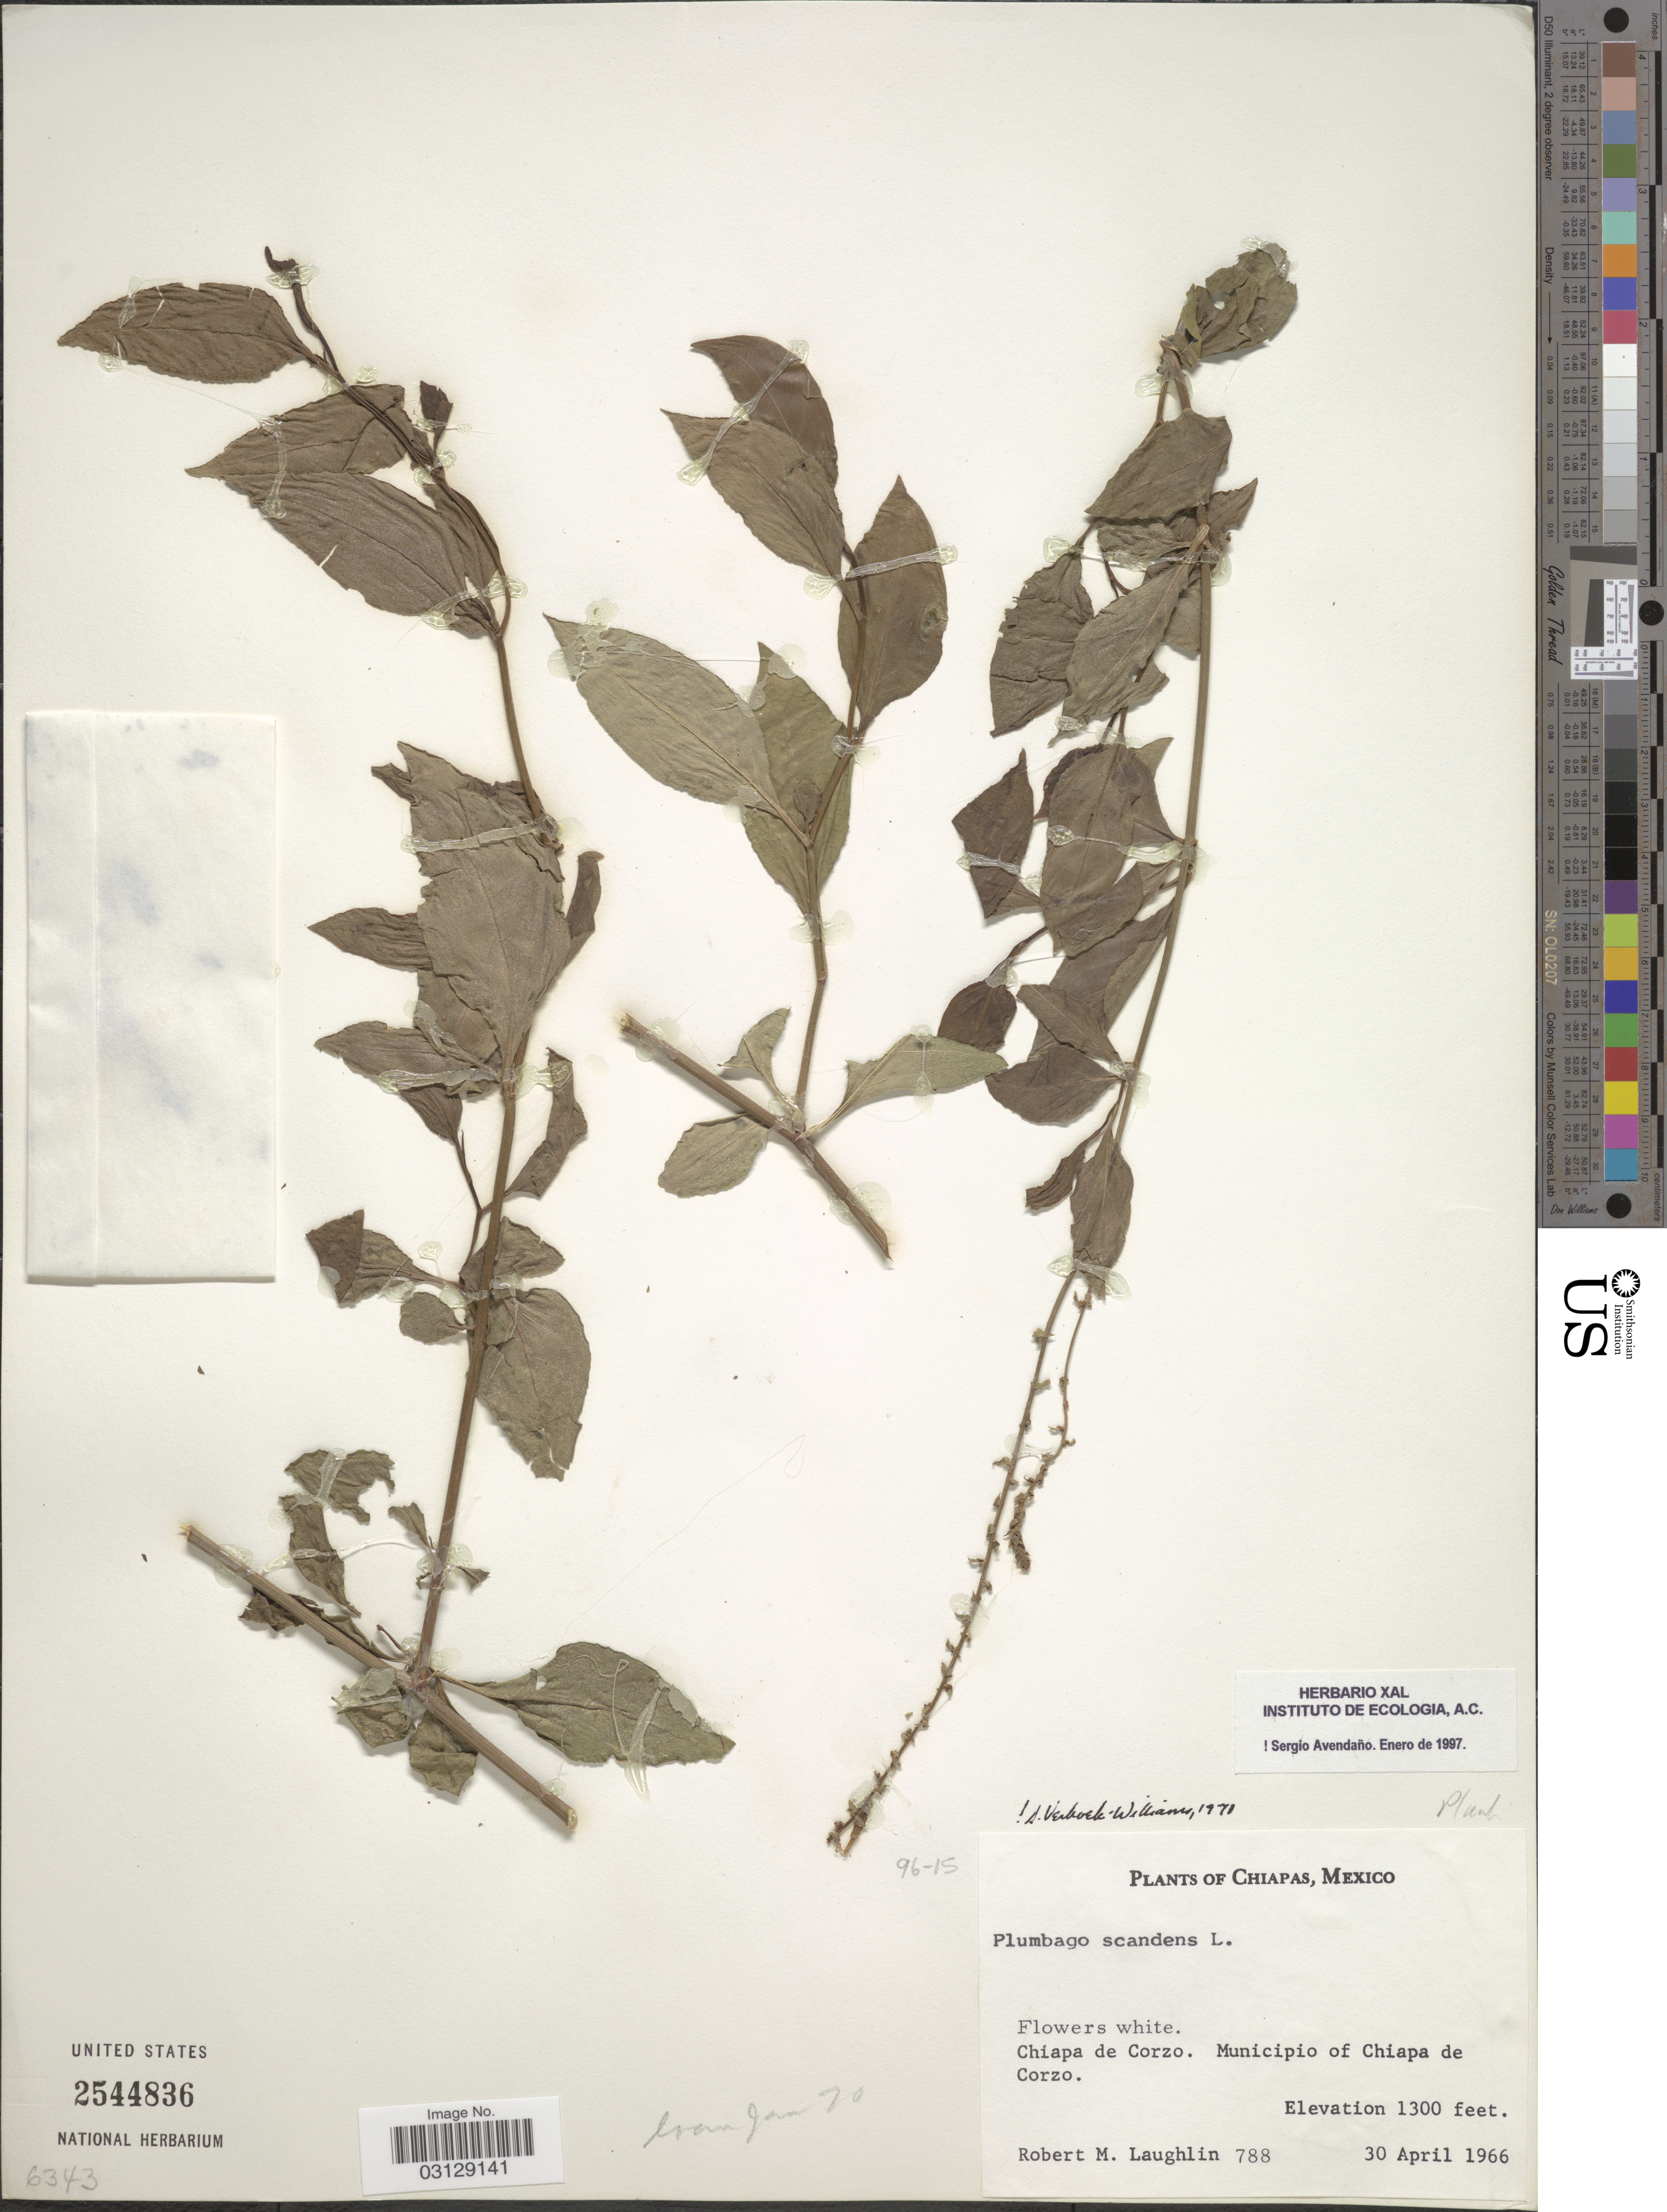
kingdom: Plantae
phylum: Tracheophyta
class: Magnoliopsida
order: Caryophyllales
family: Plumbaginaceae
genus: Plumbago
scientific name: Plumbago scandens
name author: L.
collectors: R. M. Laughlin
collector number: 788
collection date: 1966-04-30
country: Mexico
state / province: Chiapas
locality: Chiapa de Corzo. Municipio of Chiapa de Corzo.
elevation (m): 396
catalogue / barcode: US 2544836